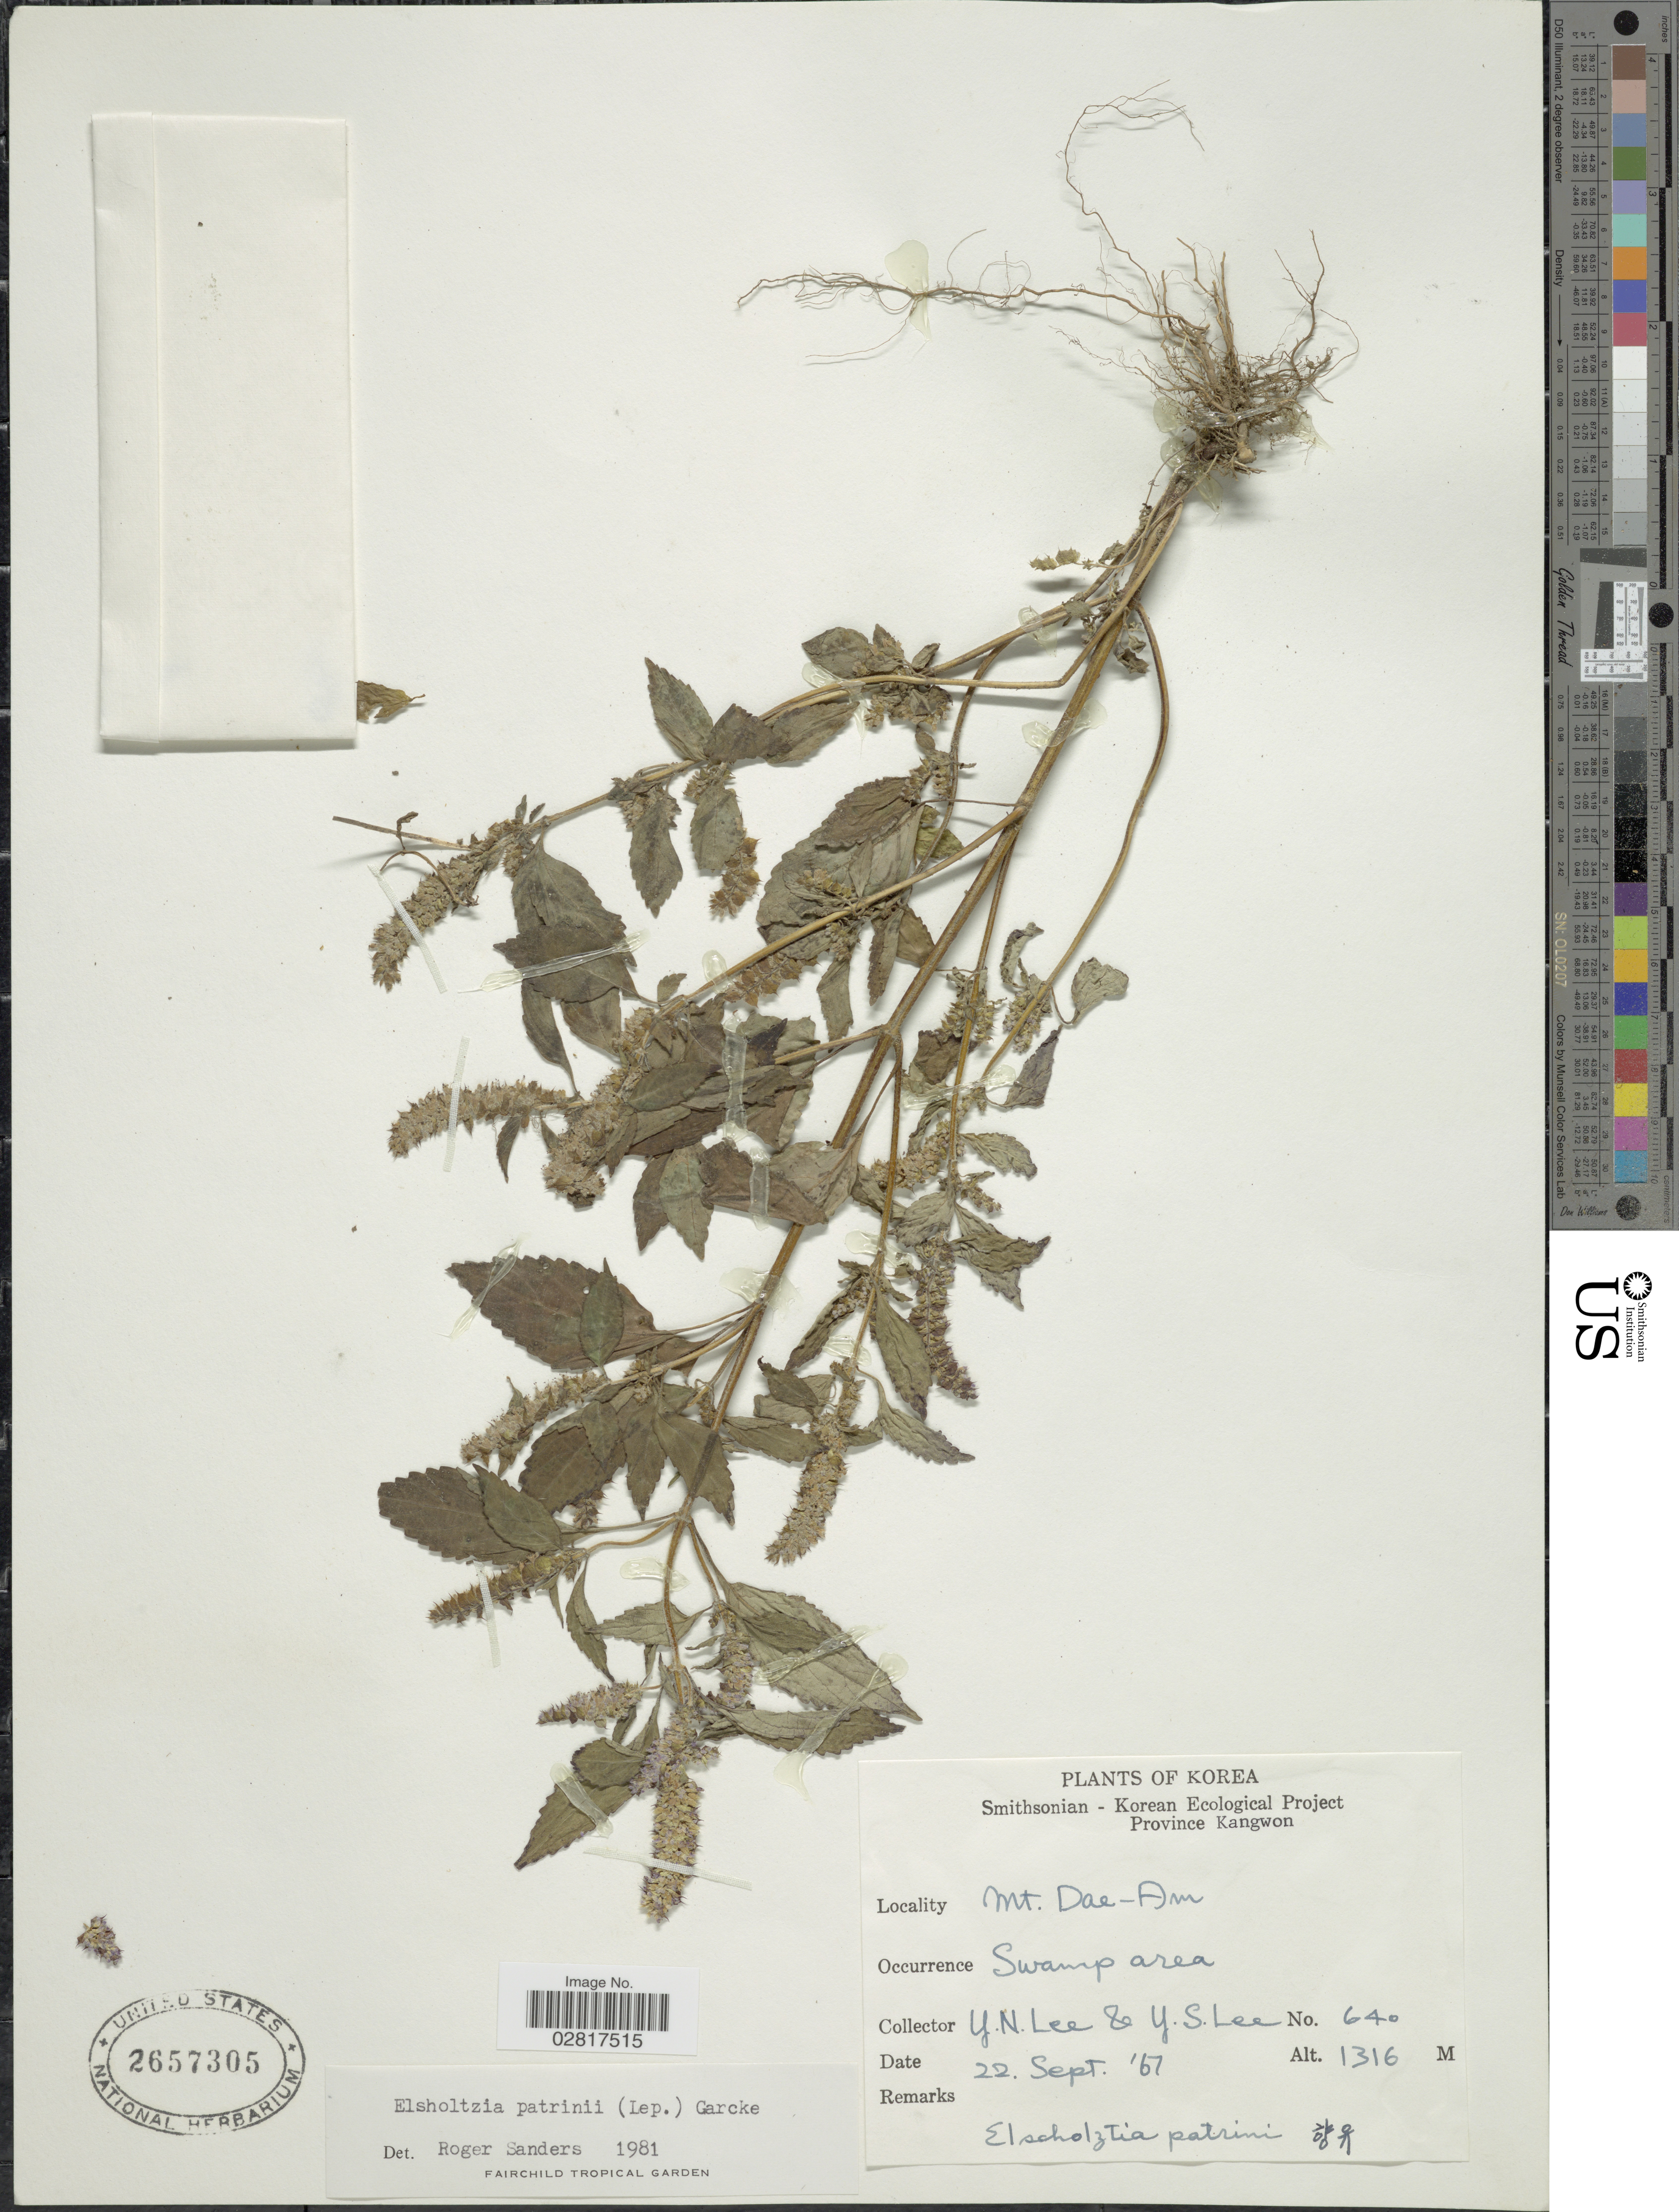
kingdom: Plantae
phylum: Tracheophyta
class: Magnoliopsida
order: Lamiales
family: Lamiaceae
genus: Elsholtzia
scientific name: Elsholtzia patrinii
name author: (Lepech.) Garcke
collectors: Y. N. Lee & Y. S. Lee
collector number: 640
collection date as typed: Transcribed d/m/y: 22/9/67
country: North Korea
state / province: Kangwon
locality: Province Kangwon, Mt. Dae-Am.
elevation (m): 1316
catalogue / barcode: US 2657305